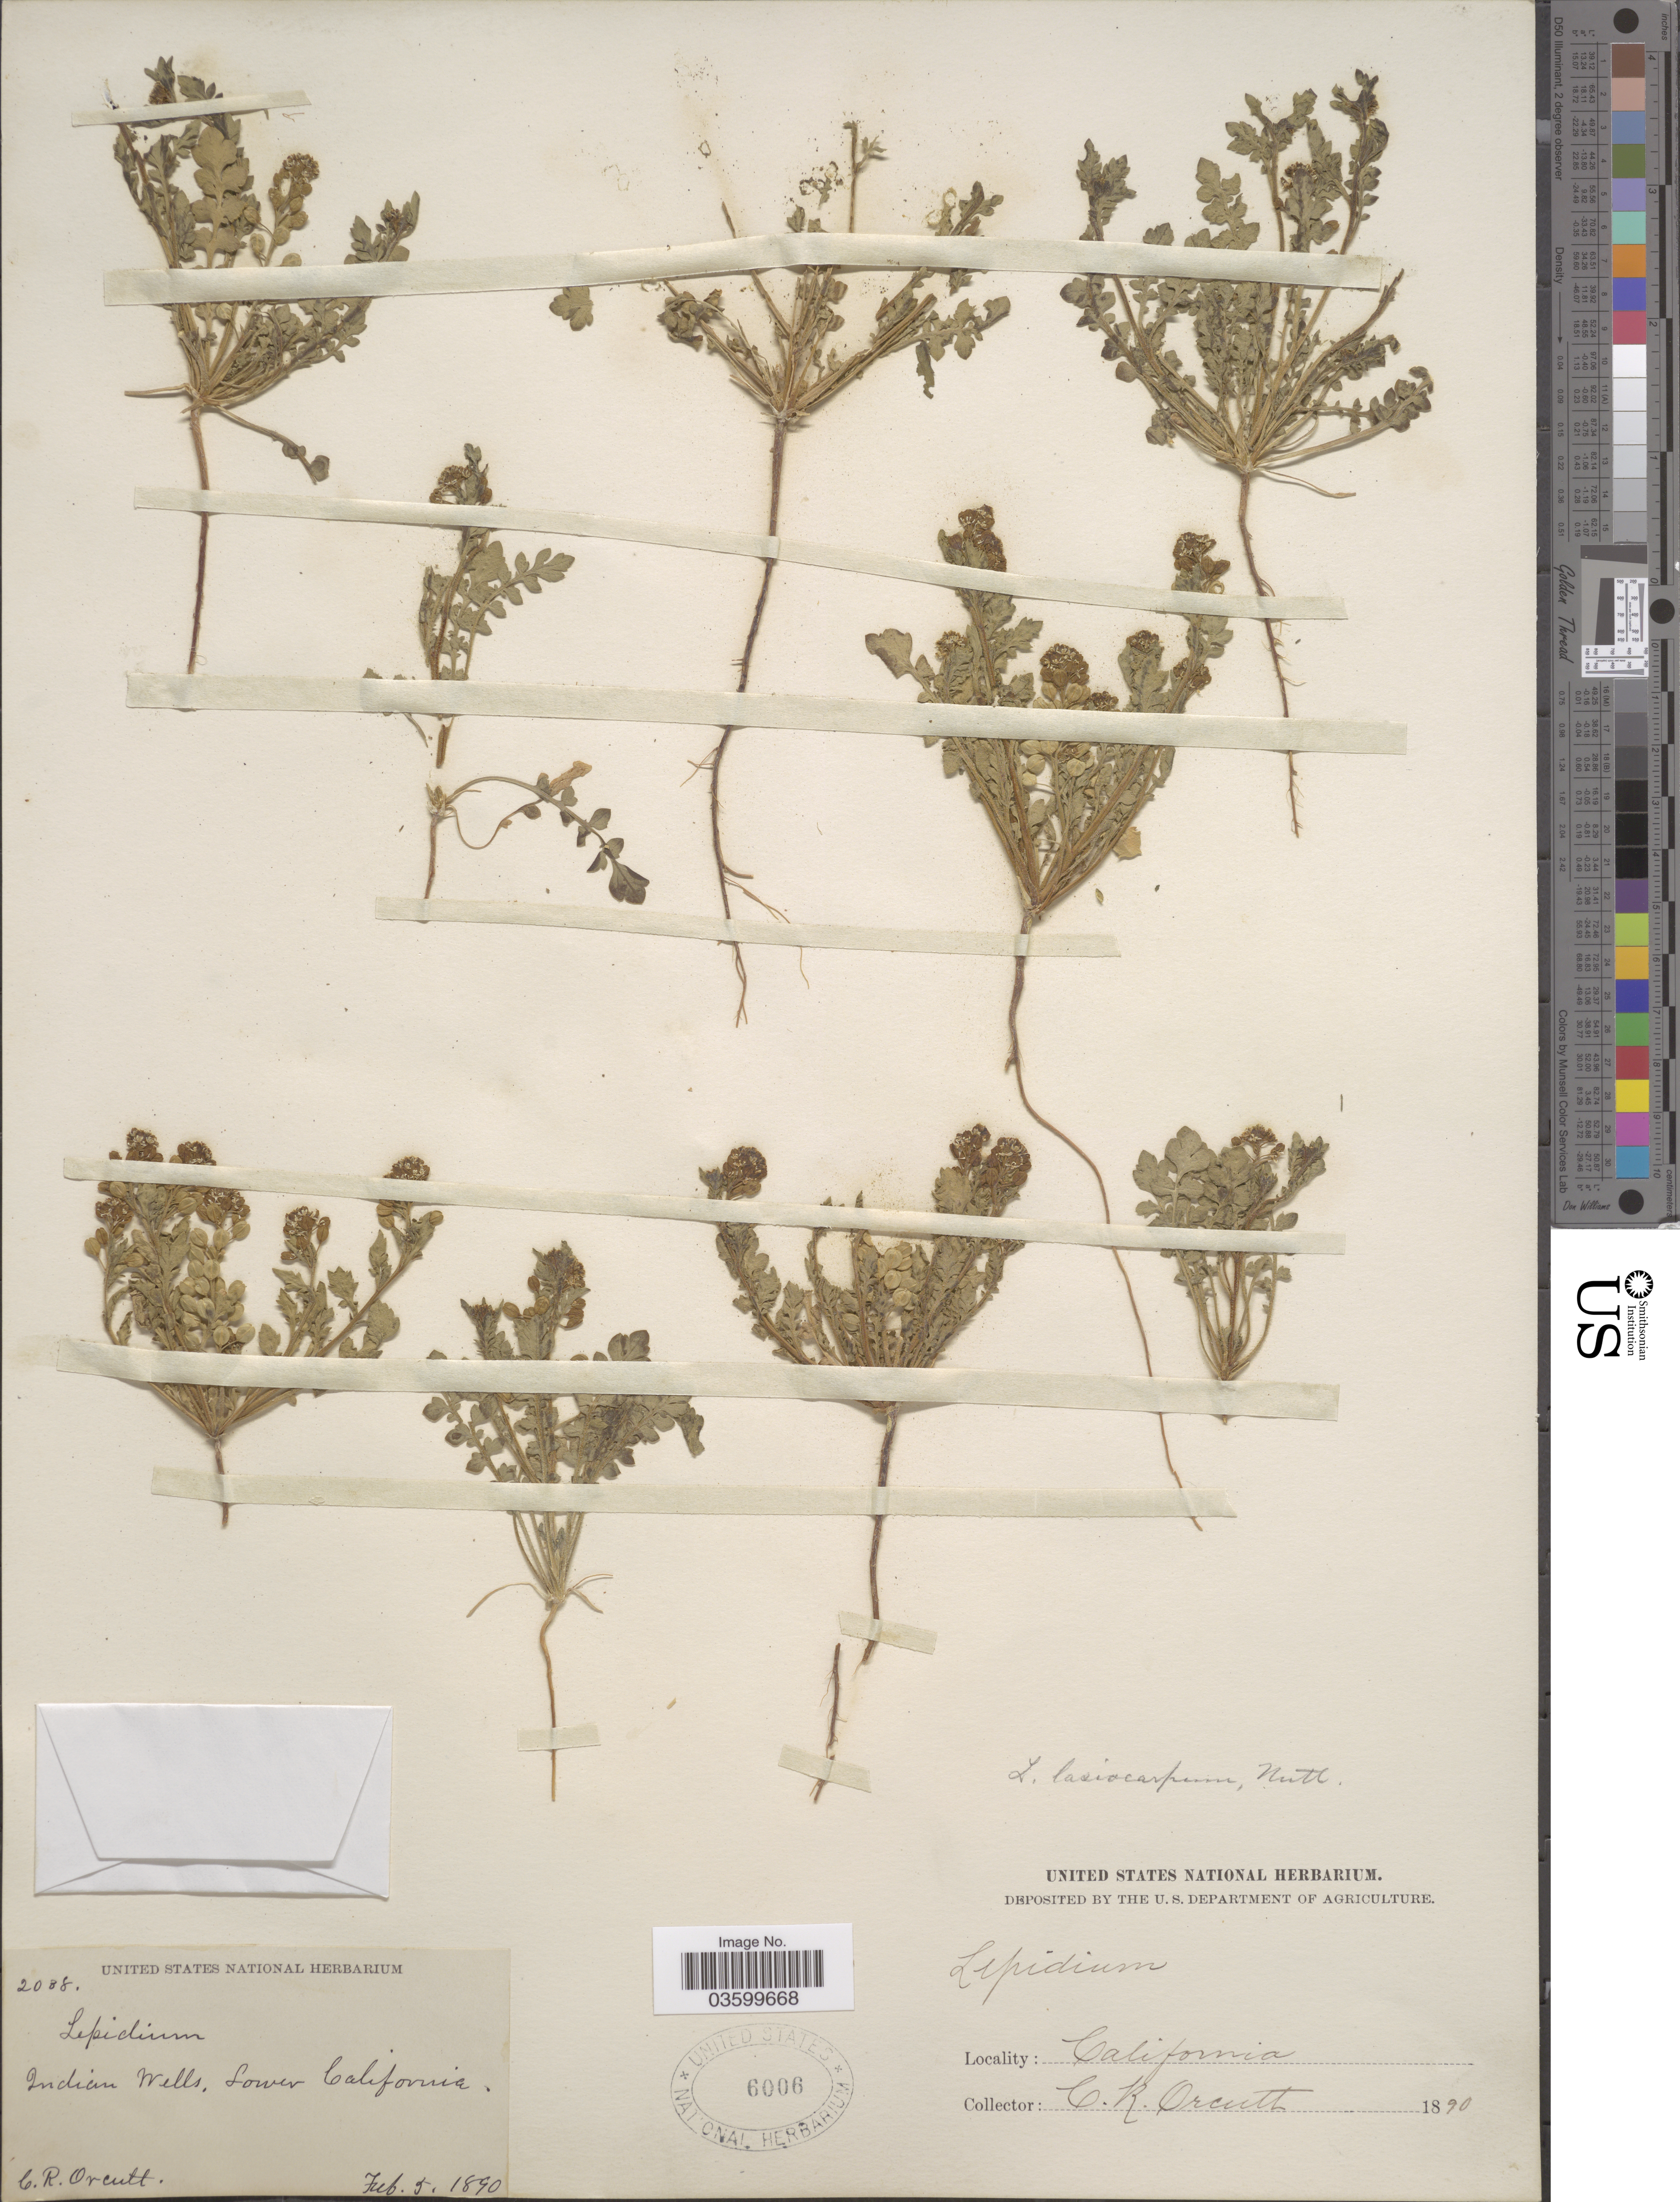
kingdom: Plantae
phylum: Tracheophyta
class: Magnoliopsida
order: Brassicales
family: Brassicaceae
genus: Lepidium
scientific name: Lepidium lasiocarpum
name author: Nutt.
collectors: C. R. Orcutt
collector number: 2038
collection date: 1890-02-05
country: United States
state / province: California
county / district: Riverside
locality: Indian Wells, Lower California.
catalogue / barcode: US 6006